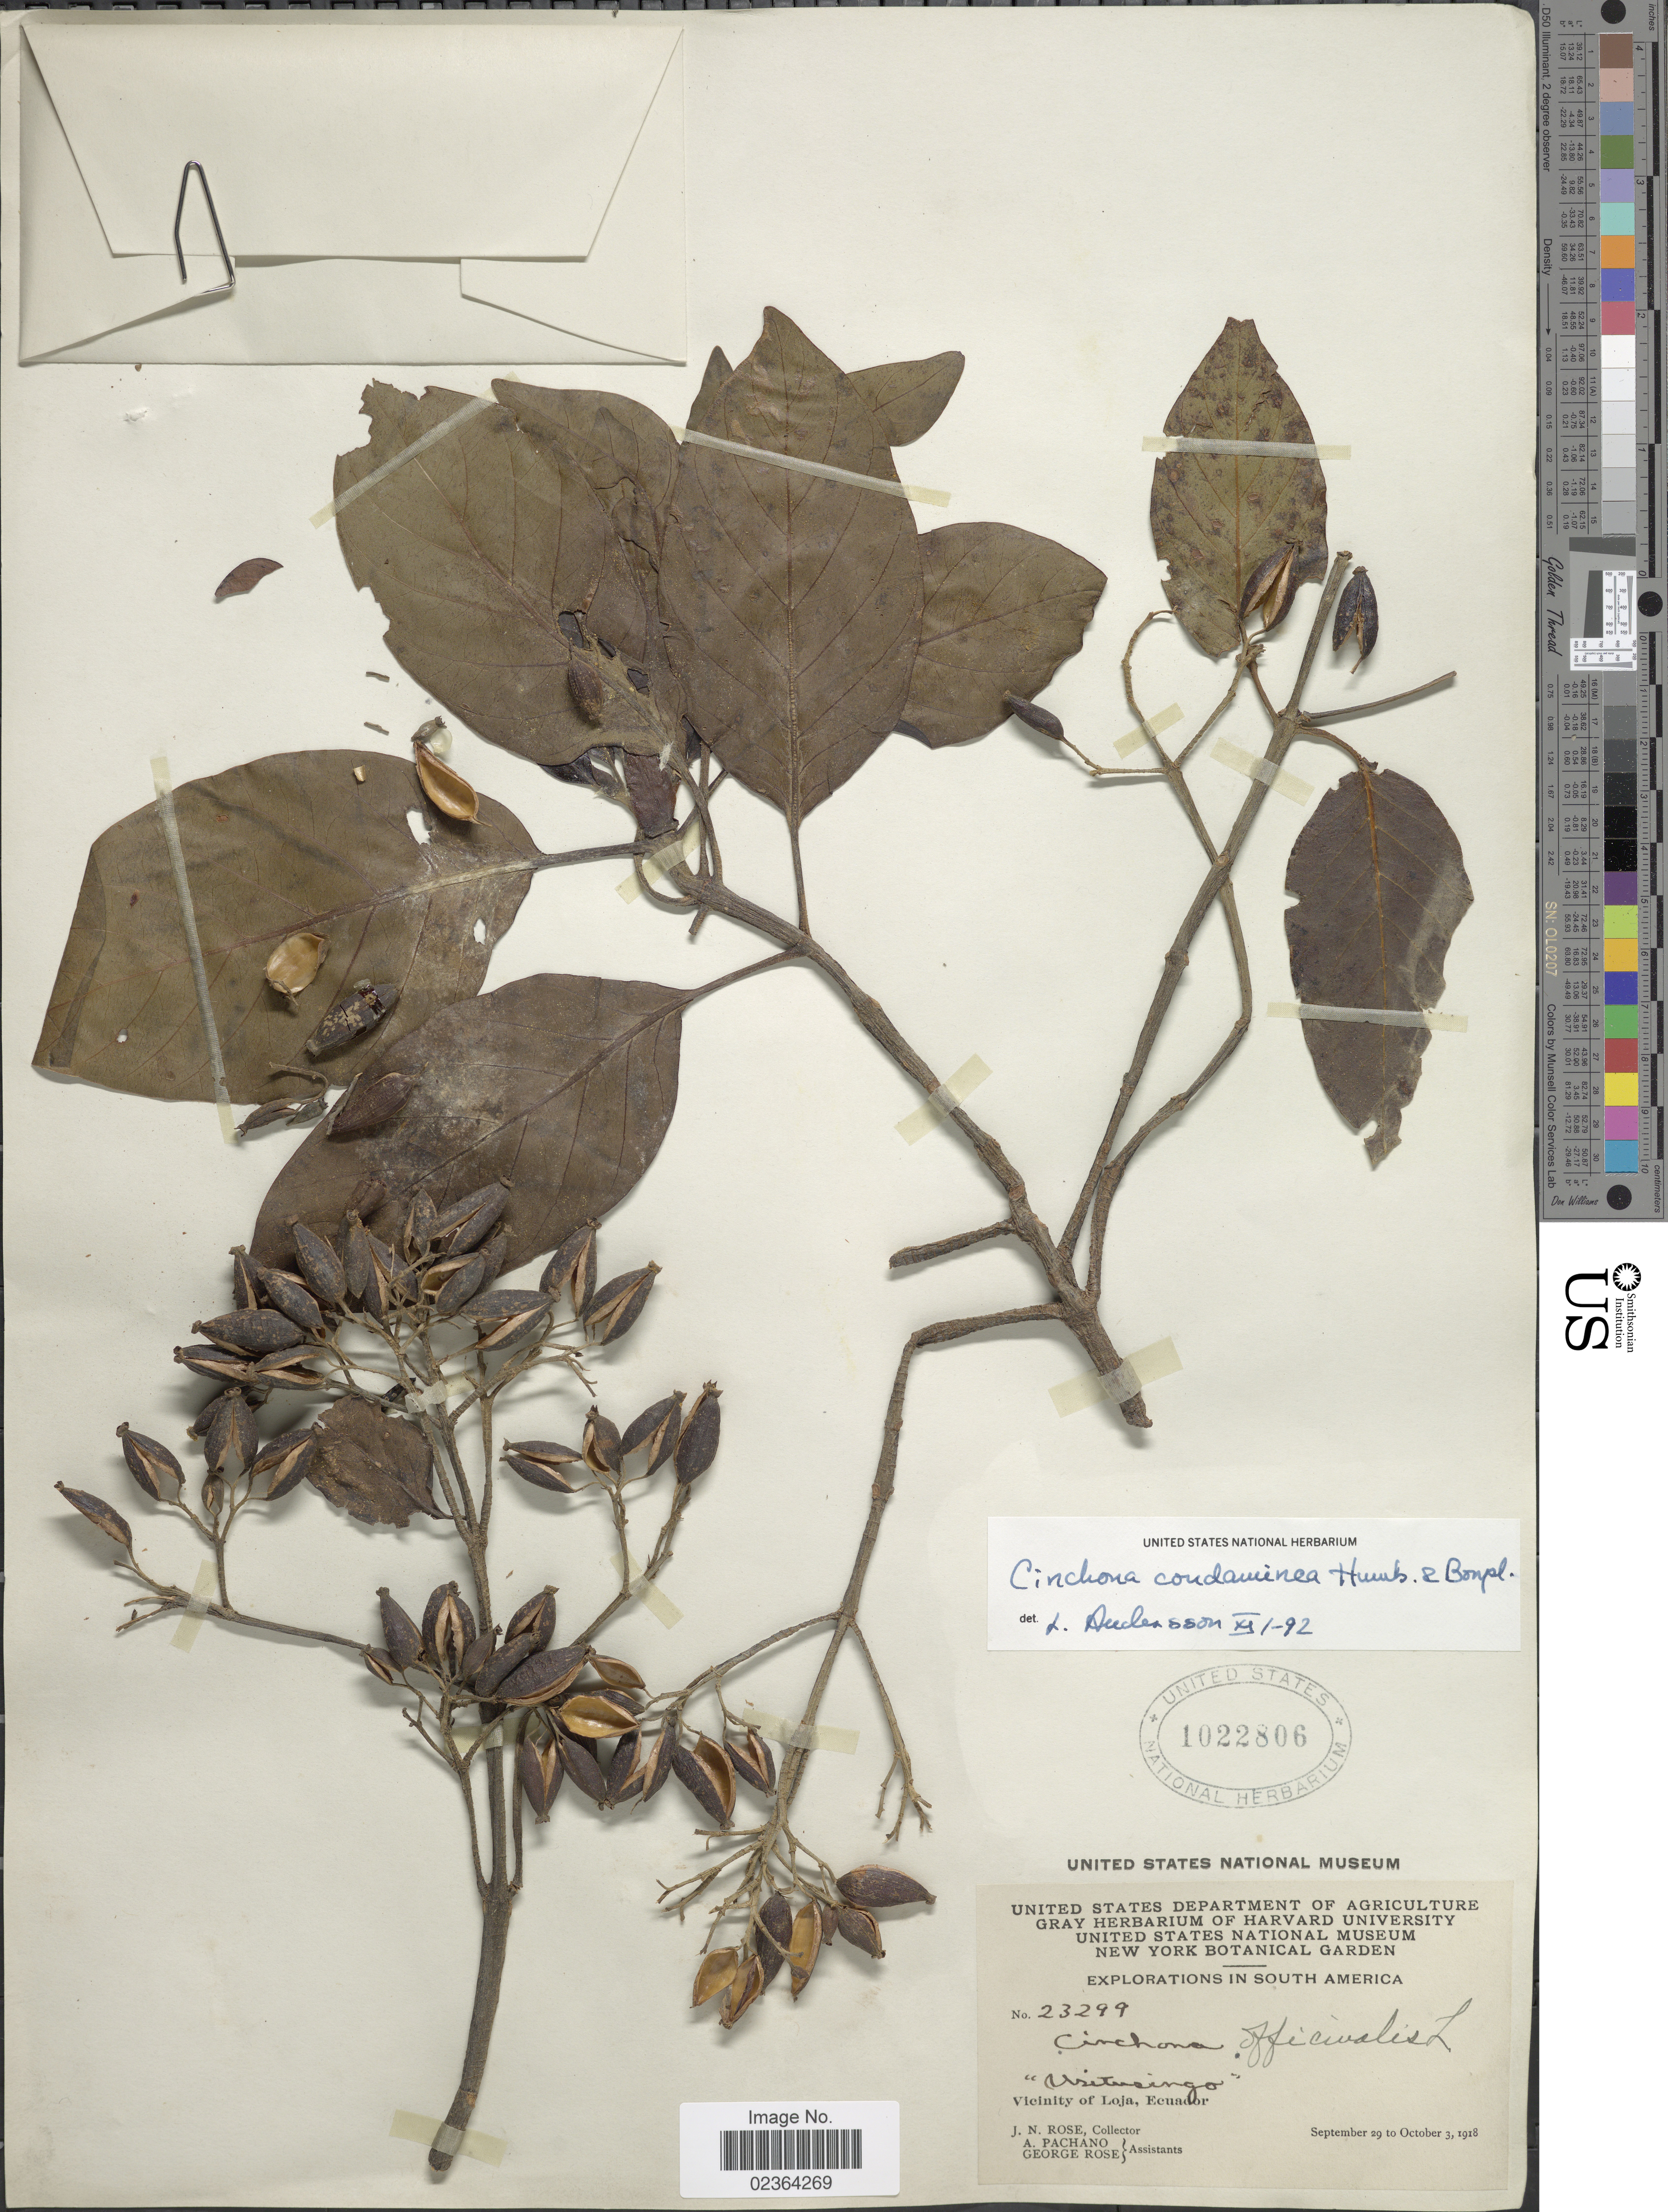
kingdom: Plantae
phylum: Tracheophyta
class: Magnoliopsida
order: Gentianales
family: Rubiaceae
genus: Cinchona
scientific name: Cinchona condaminea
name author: Humb. & Bonpl.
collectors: J. N. Rose, A. Pachano & G. Rose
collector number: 23299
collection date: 1918-09-29/1918-10-03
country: Ecuador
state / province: Loja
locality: Vicinity of Loja, Ecuador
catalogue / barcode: US 1022806